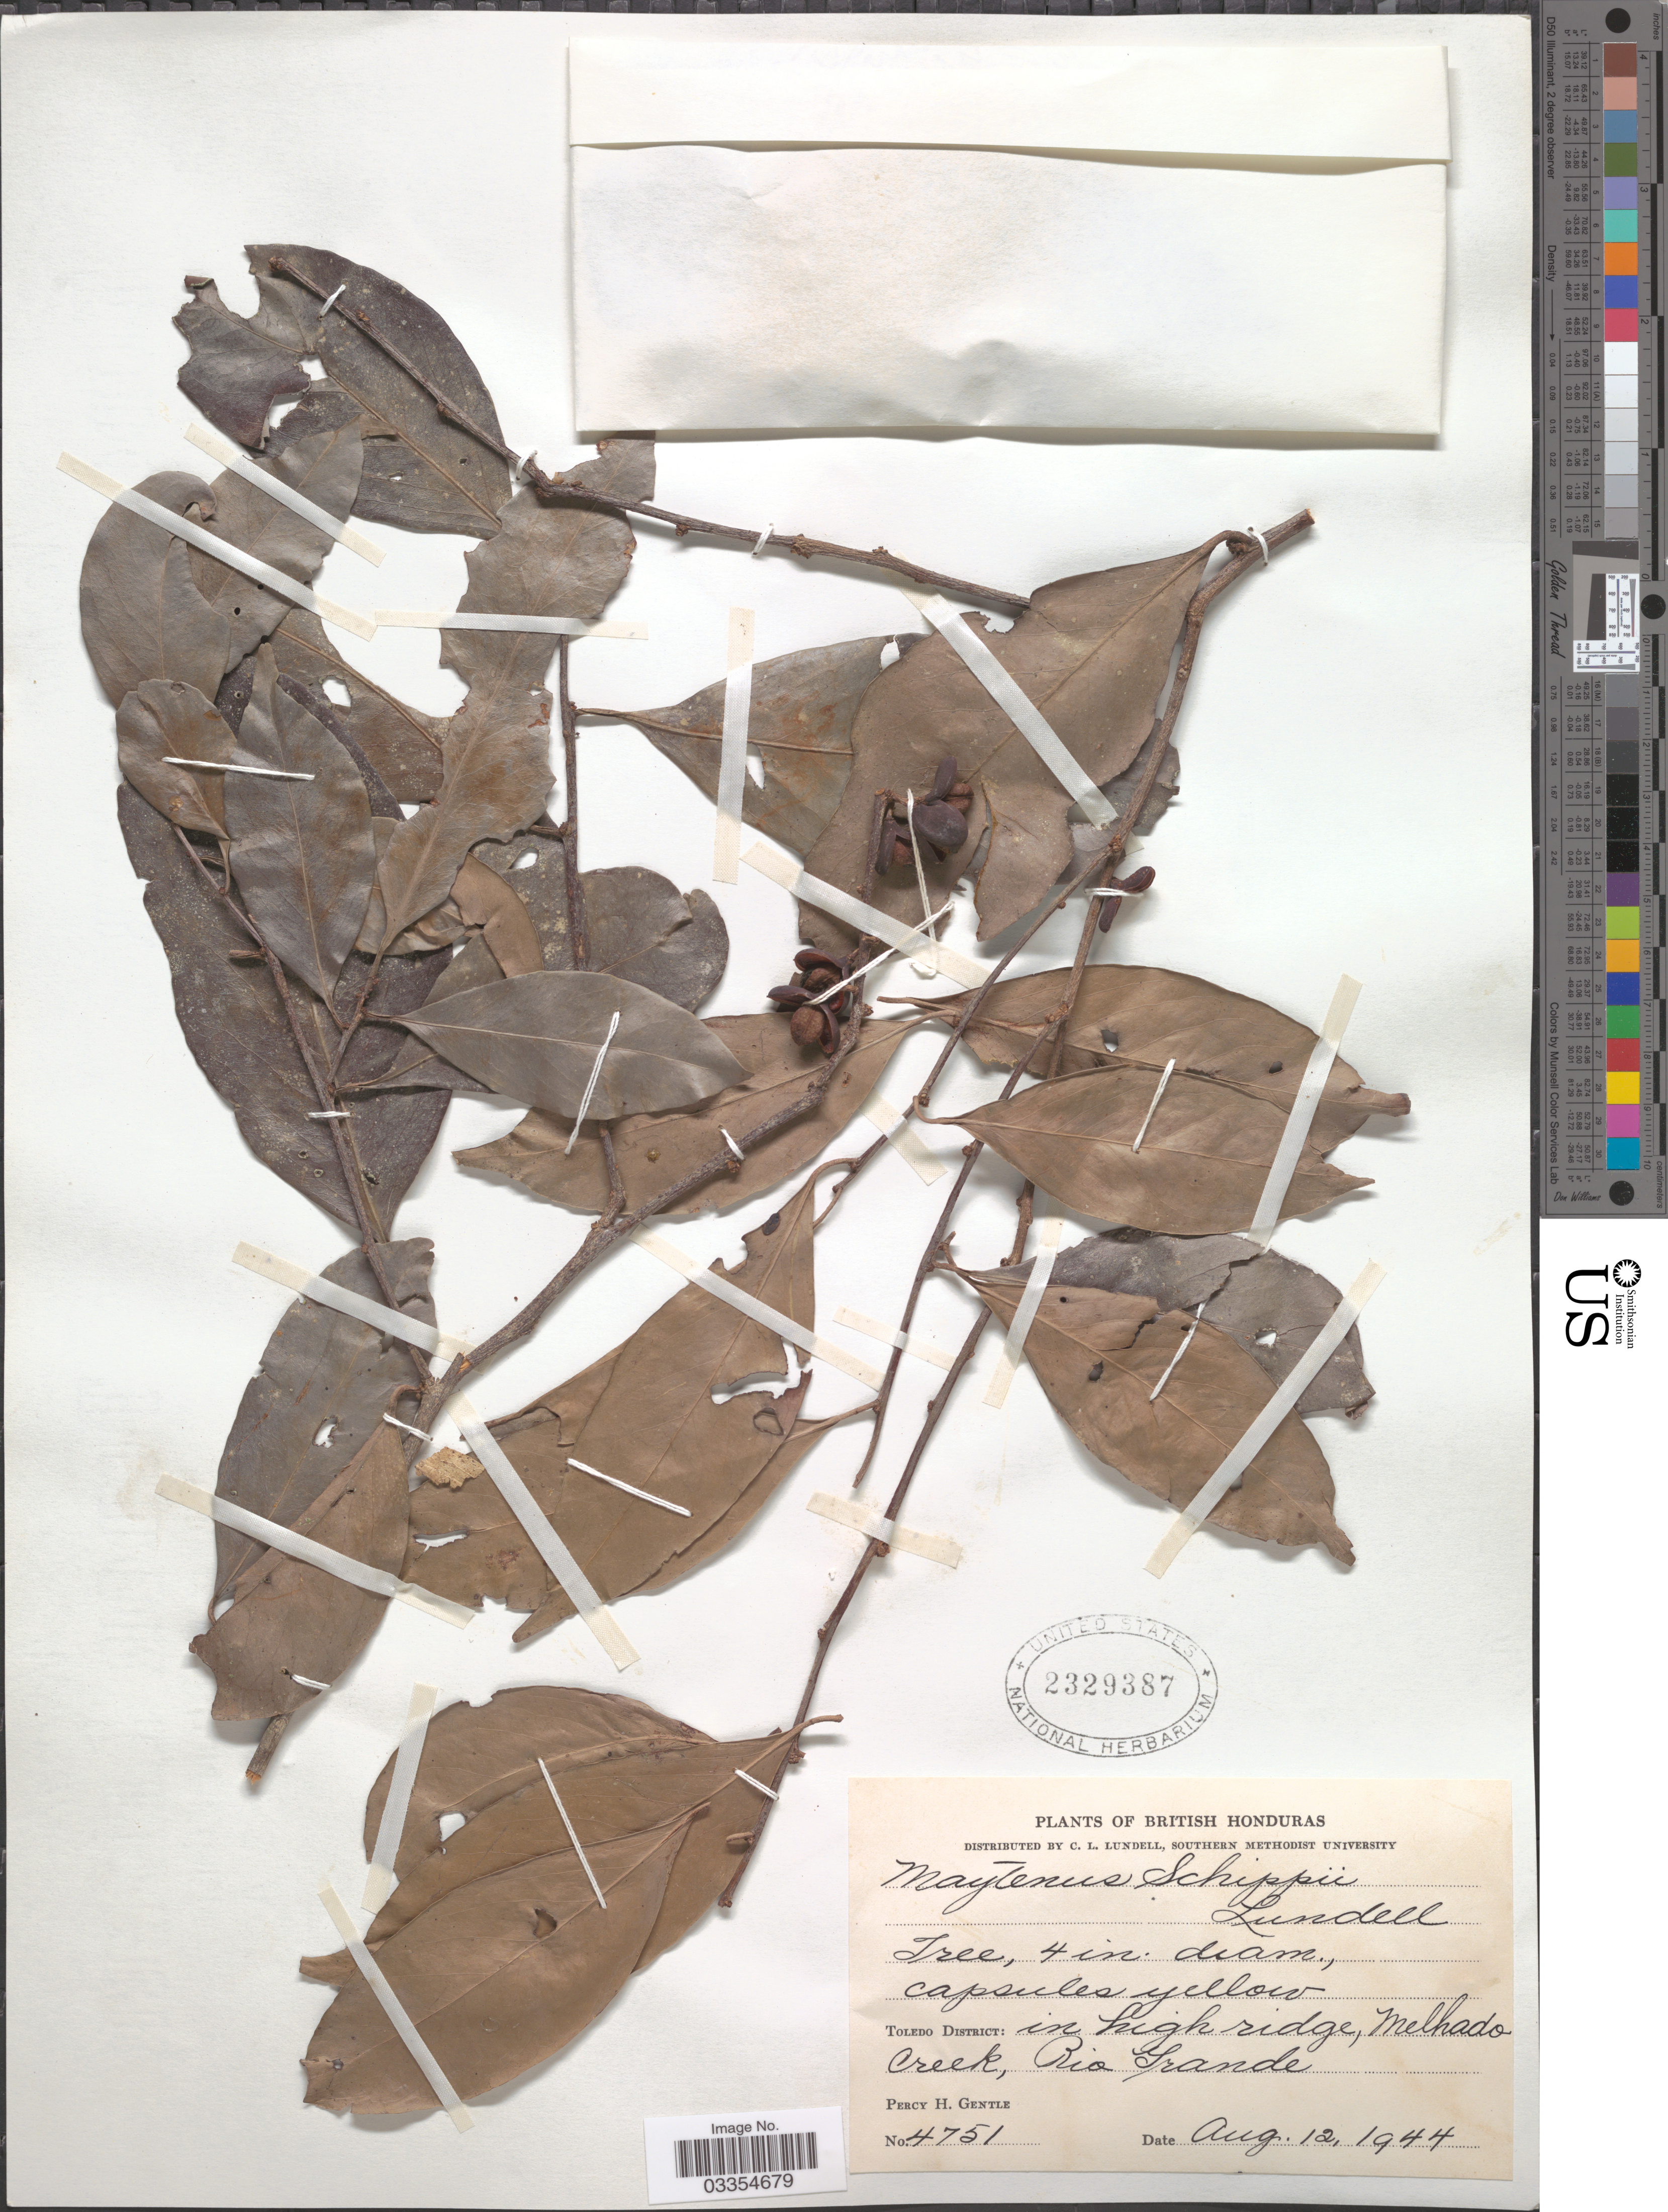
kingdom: Plantae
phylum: Tracheophyta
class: Magnoliopsida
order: Celastrales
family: Celastraceae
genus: Maytenus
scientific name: Maytenus schippii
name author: Lundell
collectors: P. H. Gentle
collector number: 4751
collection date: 1944-08-12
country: Belize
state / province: Toledo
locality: British Honduras. Toledo District: in high ridge, Melhado Creek, Rio Grande.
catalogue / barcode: US 2329387